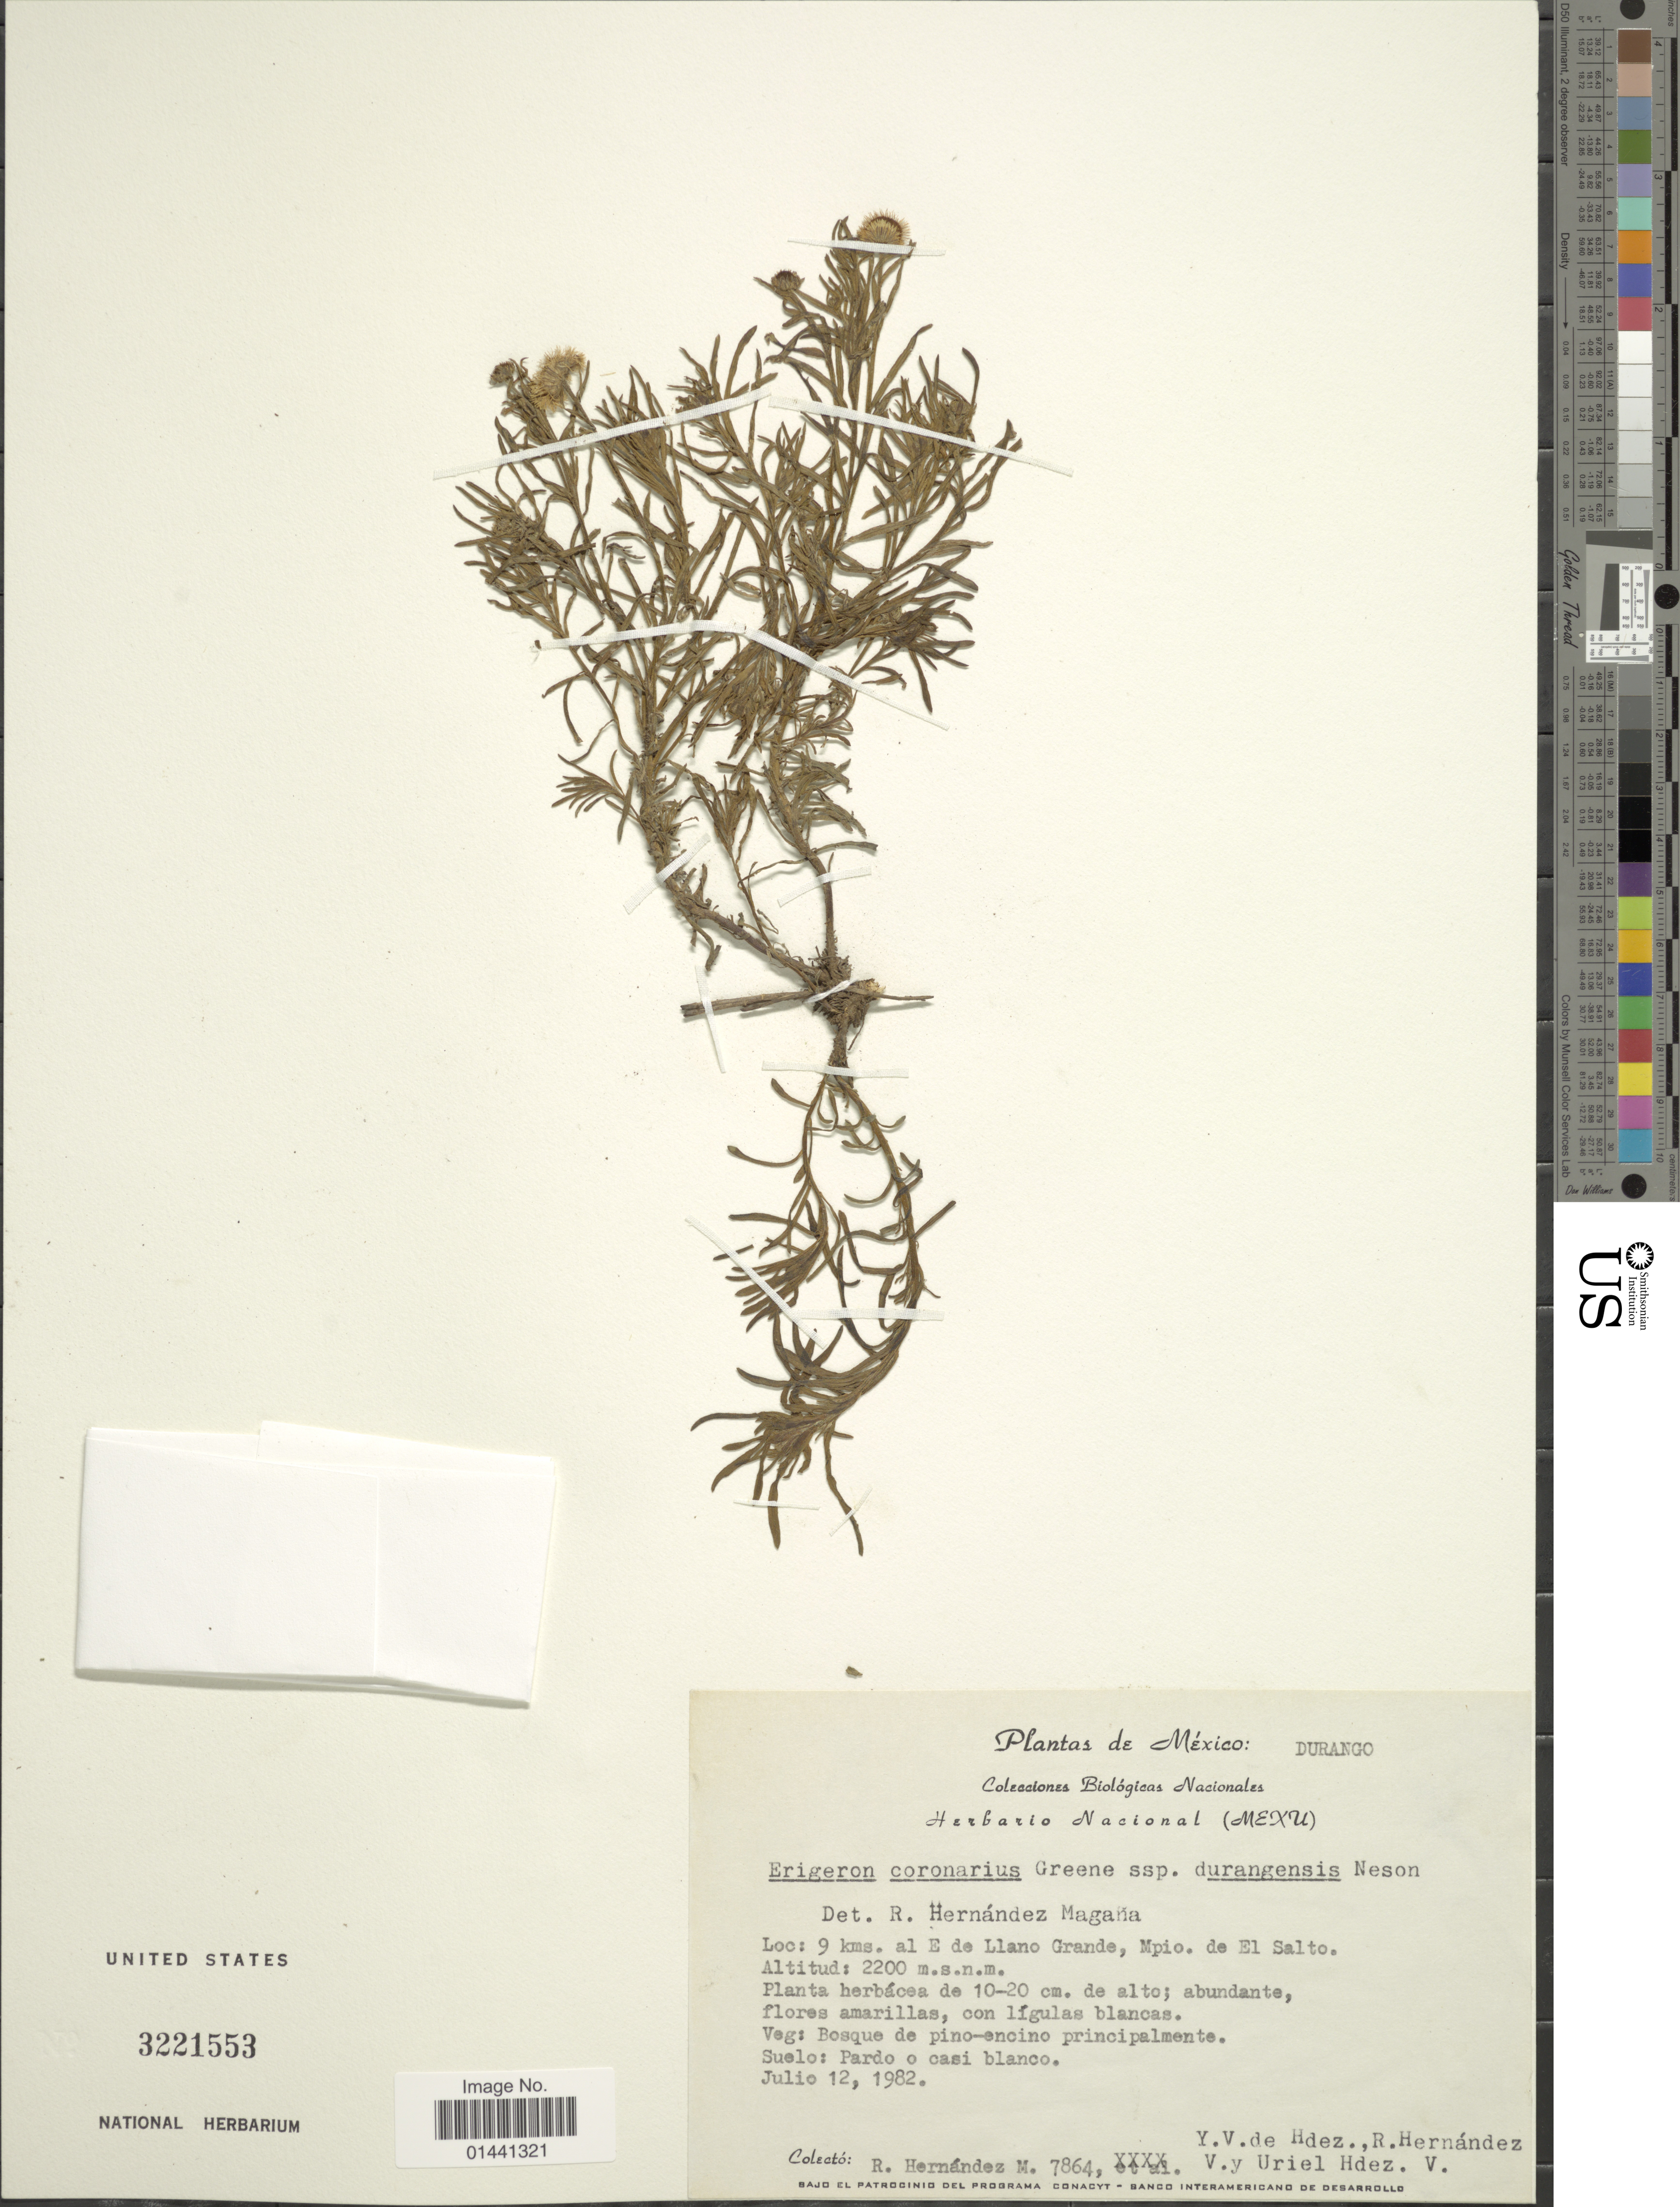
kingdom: Plantae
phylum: Tracheophyta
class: Magnoliopsida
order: Asterales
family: Asteraceae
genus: Erigeron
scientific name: Erigeron coronarius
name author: Greene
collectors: R. Morejón, Y. V. De Hdez, R. Hernández & U. Hdez.-V.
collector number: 7864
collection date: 1982-07-12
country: Mexico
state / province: Durango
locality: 9 kms. al E de Llano Grande, Mpio. de El Salto, Bosque de pino-encino principalmento, Pardo o casi blanco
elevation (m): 2200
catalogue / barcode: US 3221553